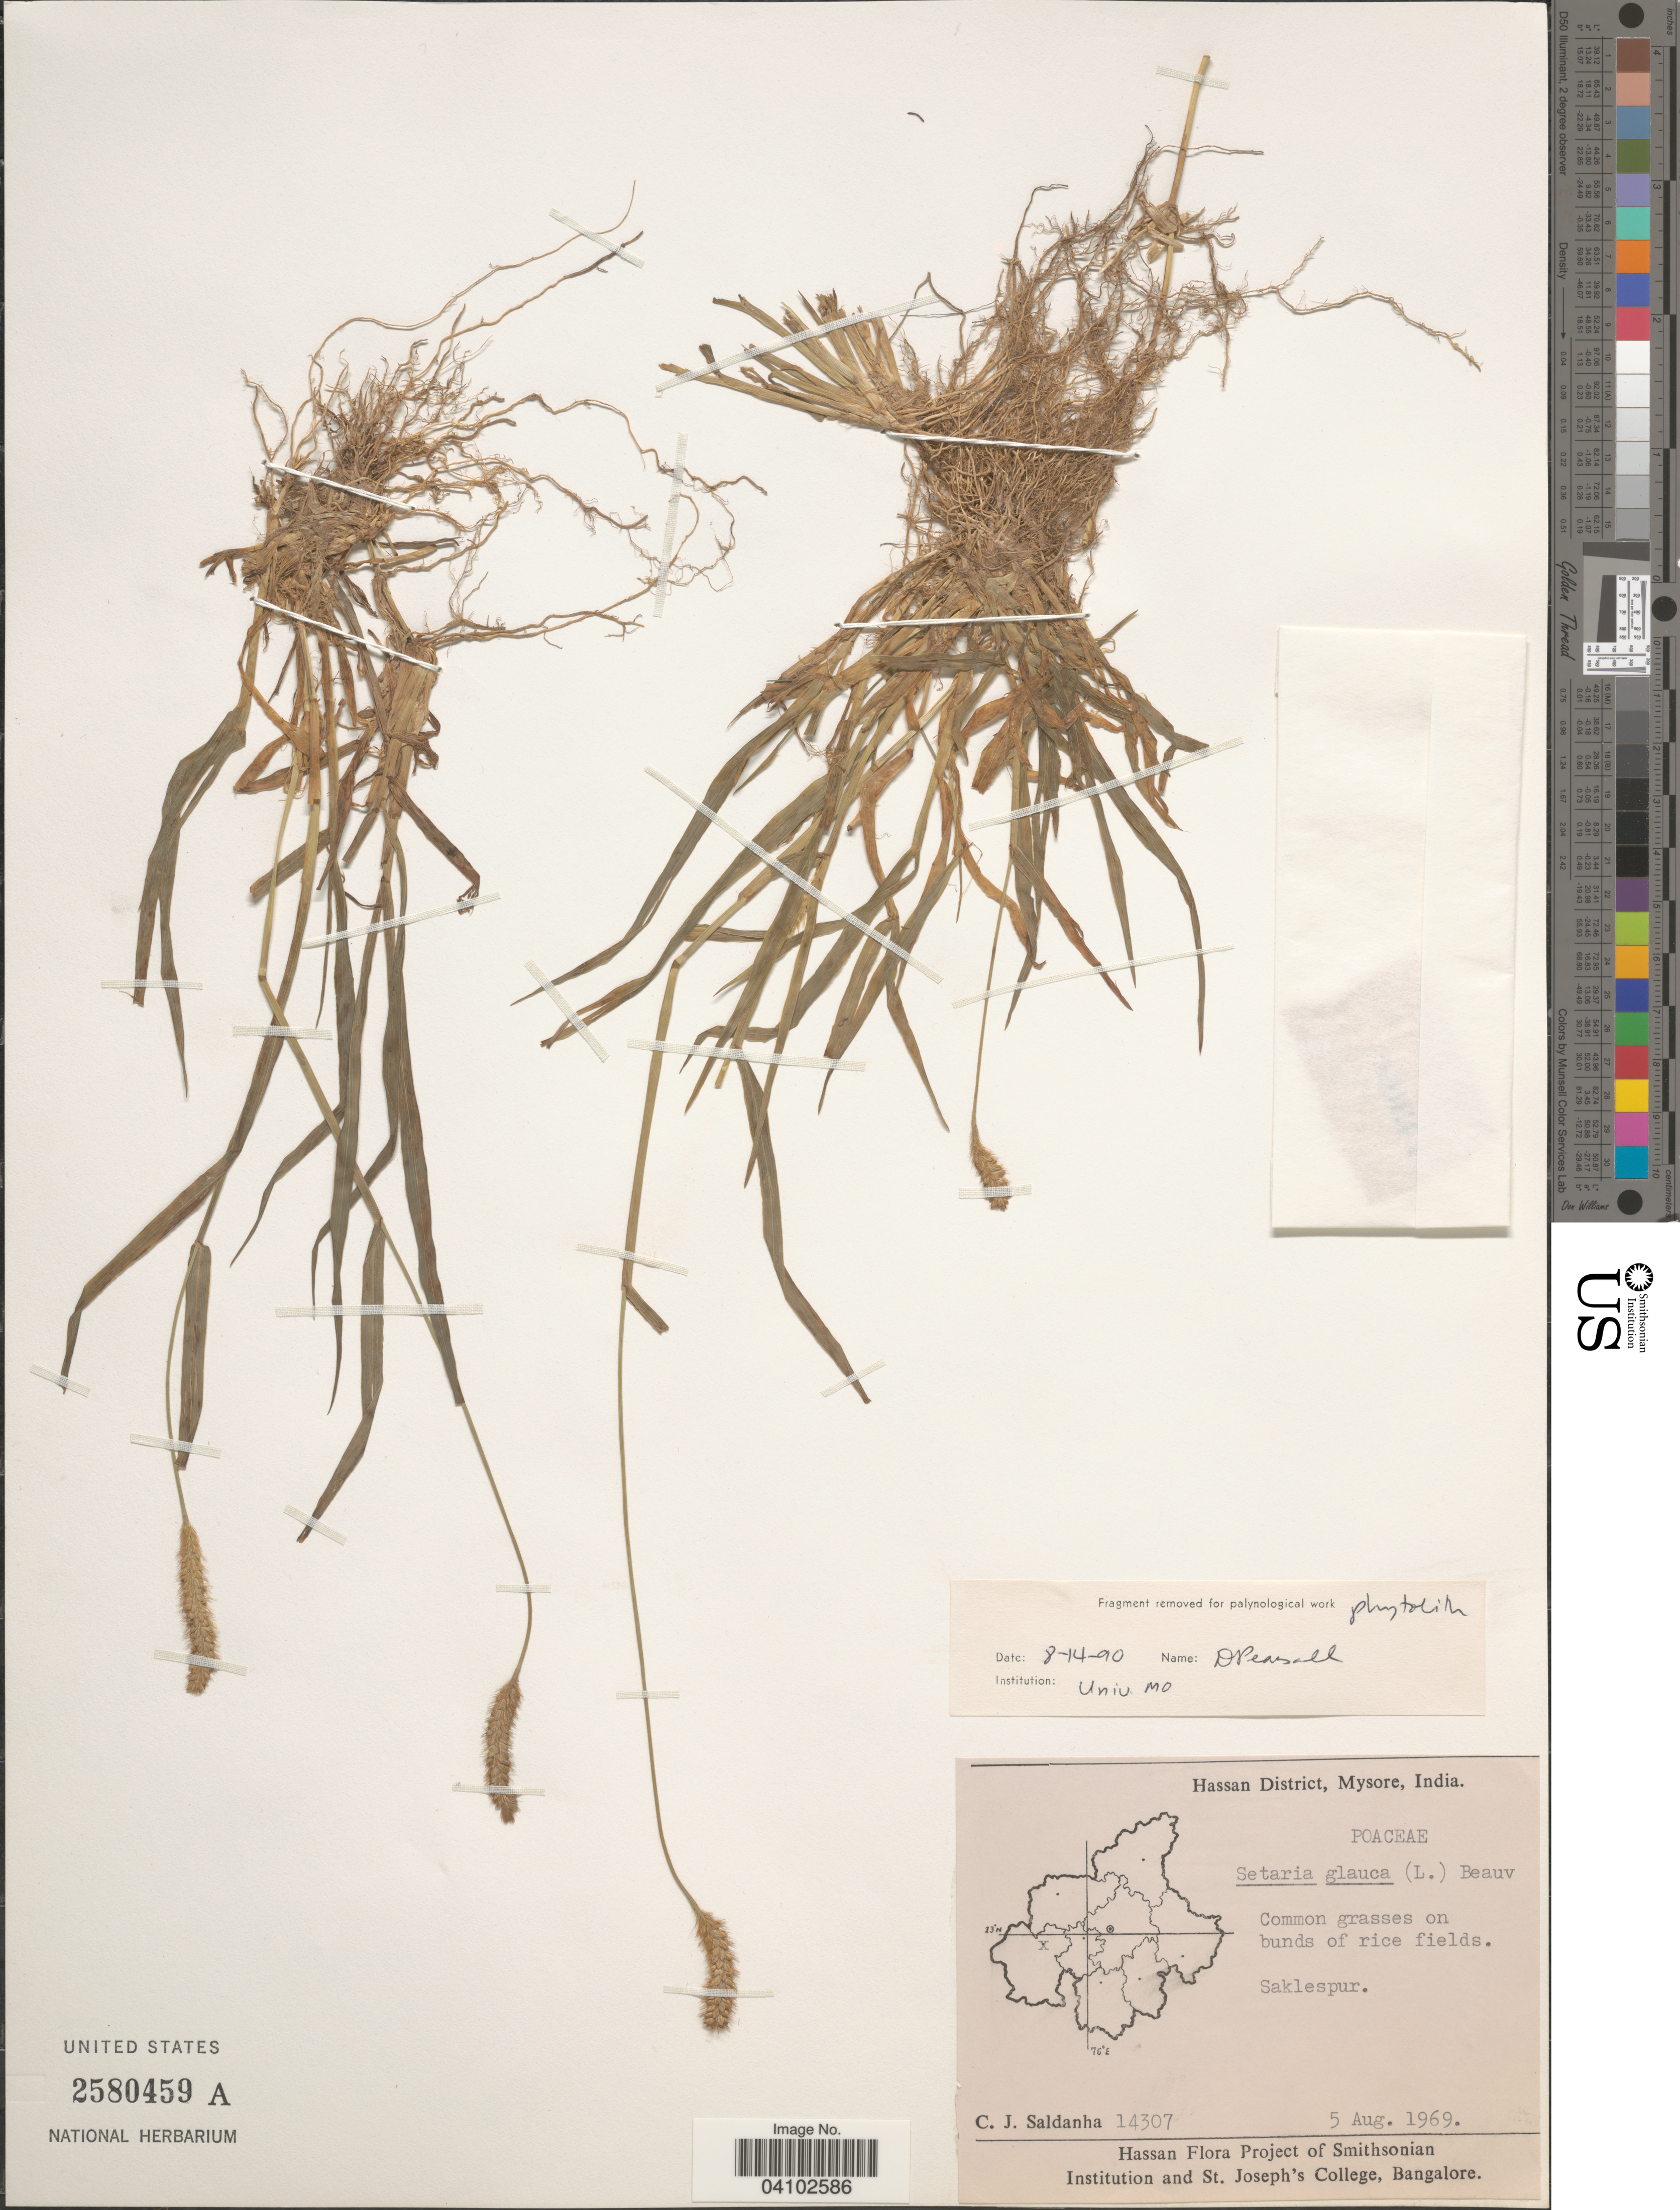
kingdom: Plantae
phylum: Tracheophyta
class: Liliopsida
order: Poales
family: Poaceae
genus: Cenchrus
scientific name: Cenchrus americanus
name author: (L.) Morrone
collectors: C. J. Saldanha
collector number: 14307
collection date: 1969-08-05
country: India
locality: Hassan District, Mysore. Saklespur.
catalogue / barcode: US 2580459A